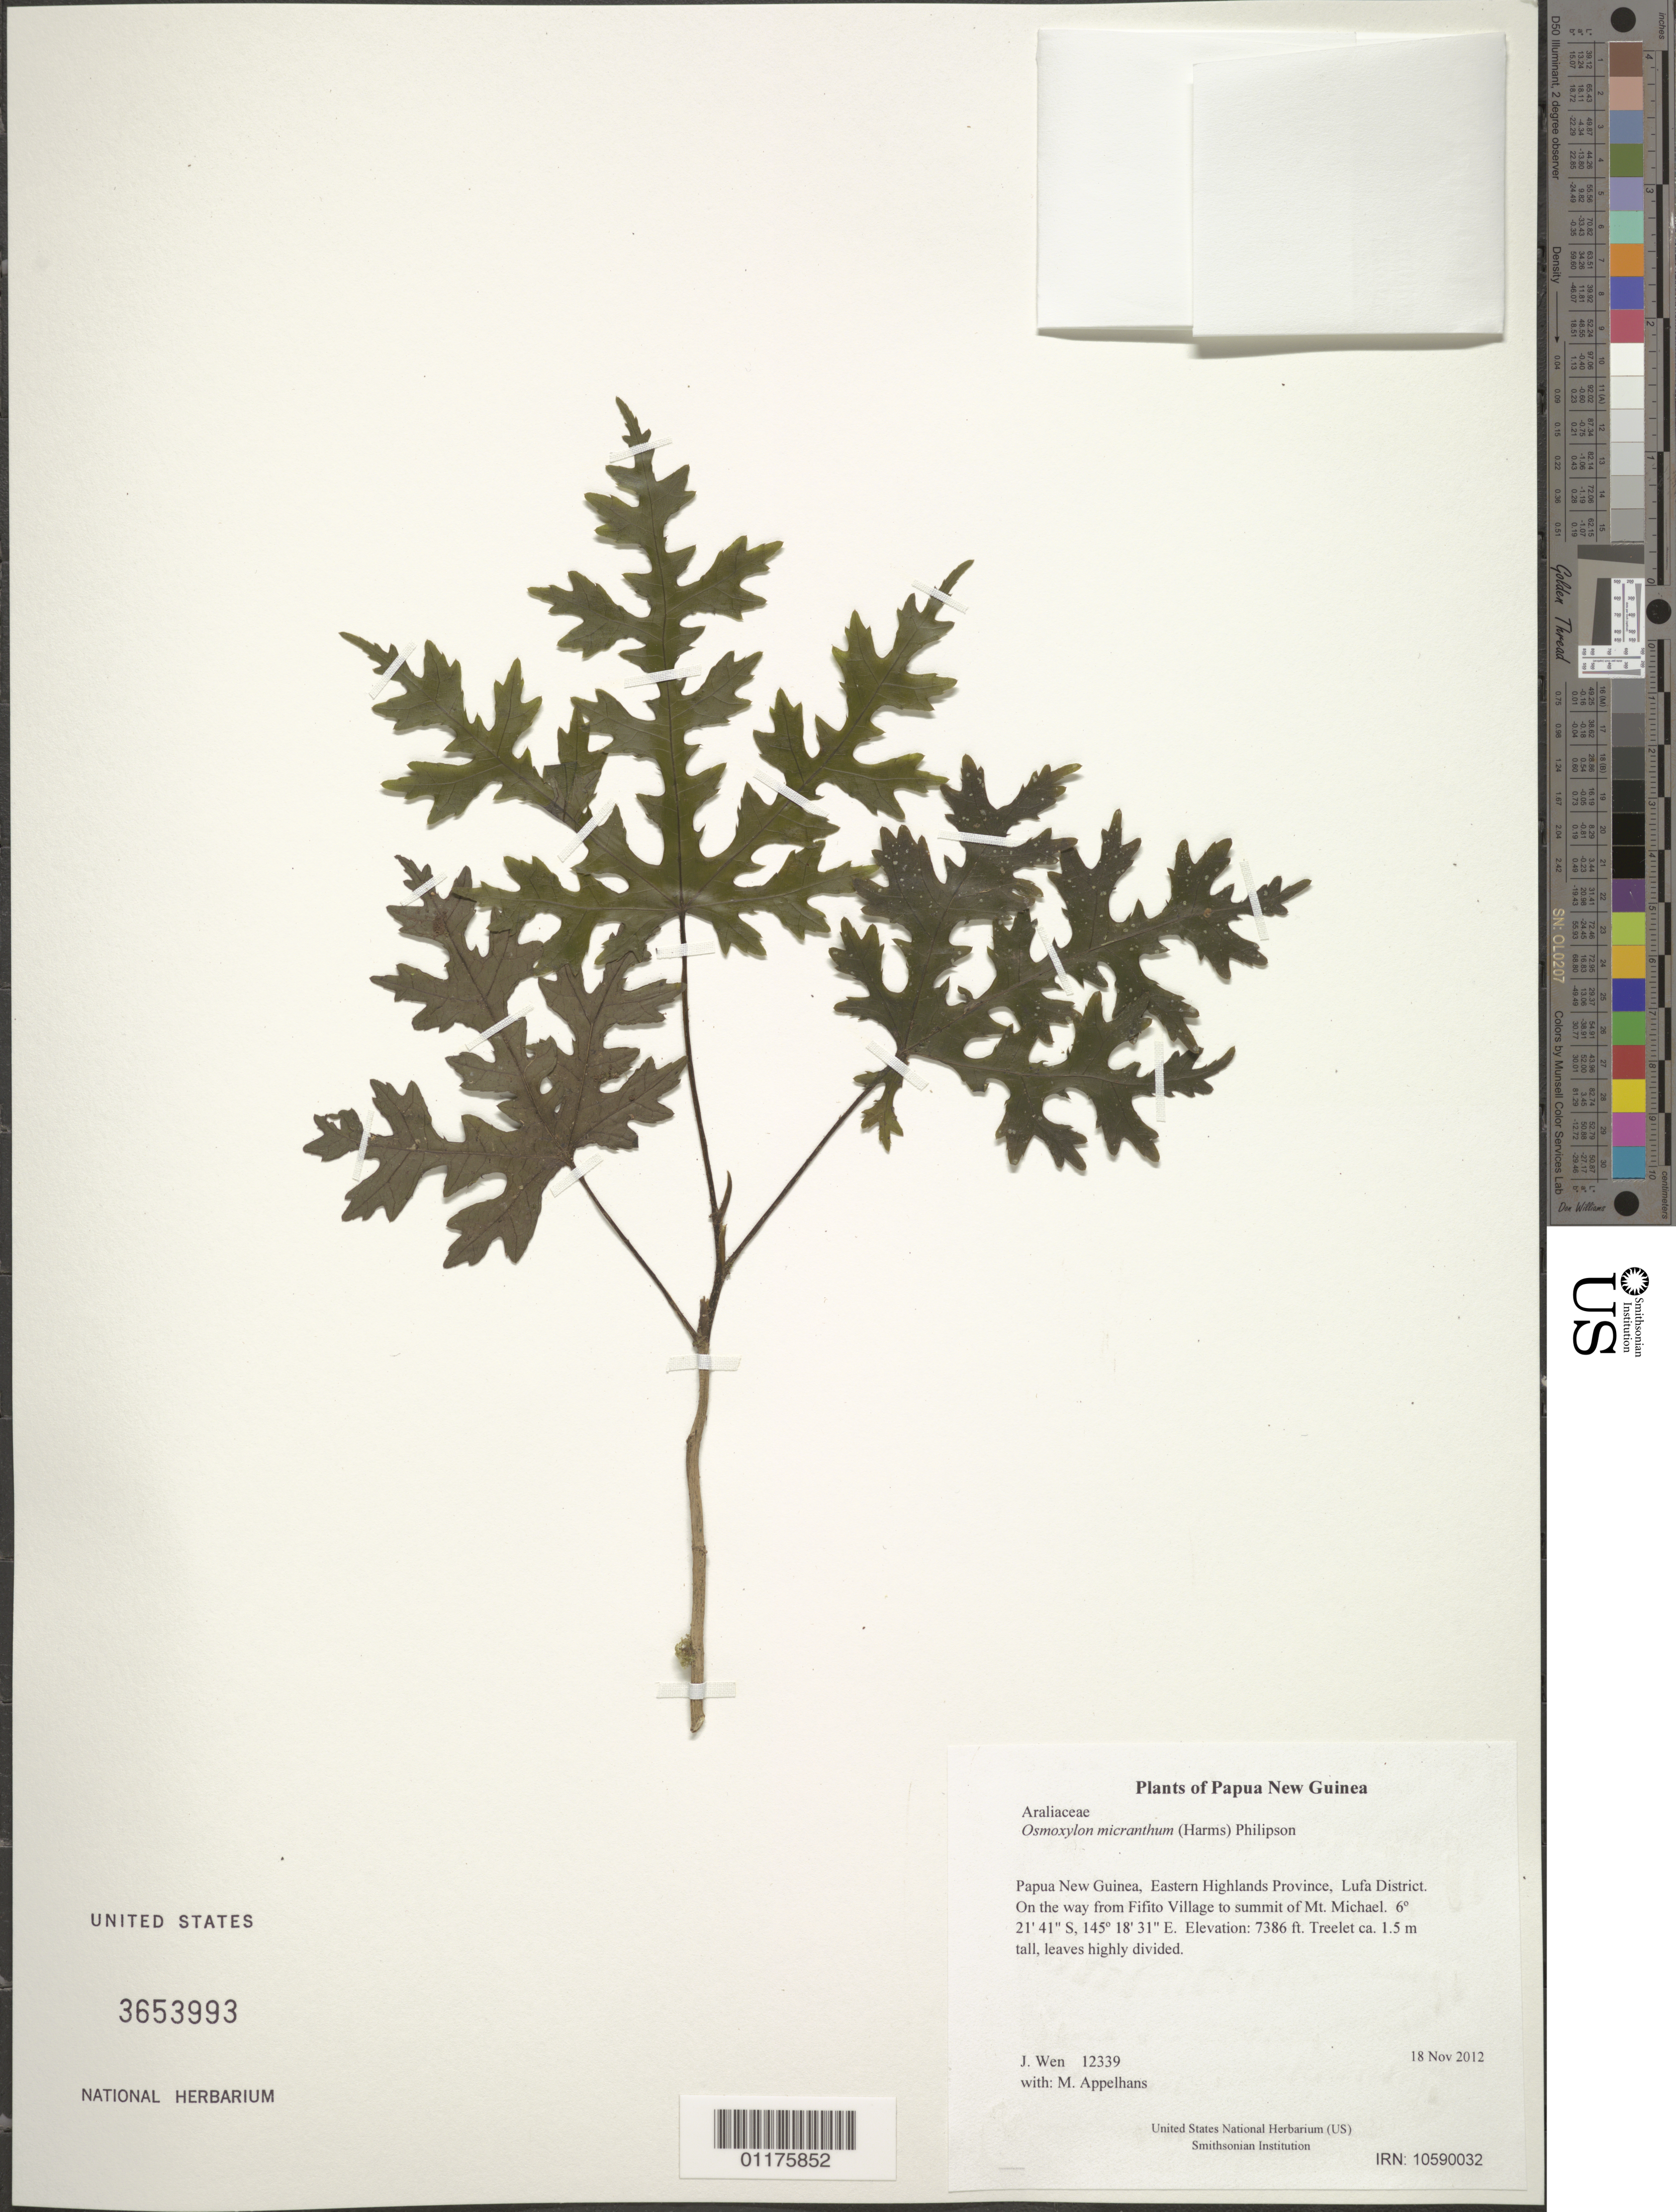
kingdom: Plantae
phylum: Tracheophyta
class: Magnoliopsida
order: Apiales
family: Araliaceae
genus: Osmoxylon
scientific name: Osmoxylon micranthum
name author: (Harms) Philipson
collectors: M. Appelhans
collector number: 12339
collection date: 2012-11-18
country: Papua New Guinea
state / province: Eastern Highlands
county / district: Lufa District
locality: On the way from Fifito Village to summit of Mt. Michael.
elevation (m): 2251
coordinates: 06 21.687 S, 145 18.510 E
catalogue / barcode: US 3653993